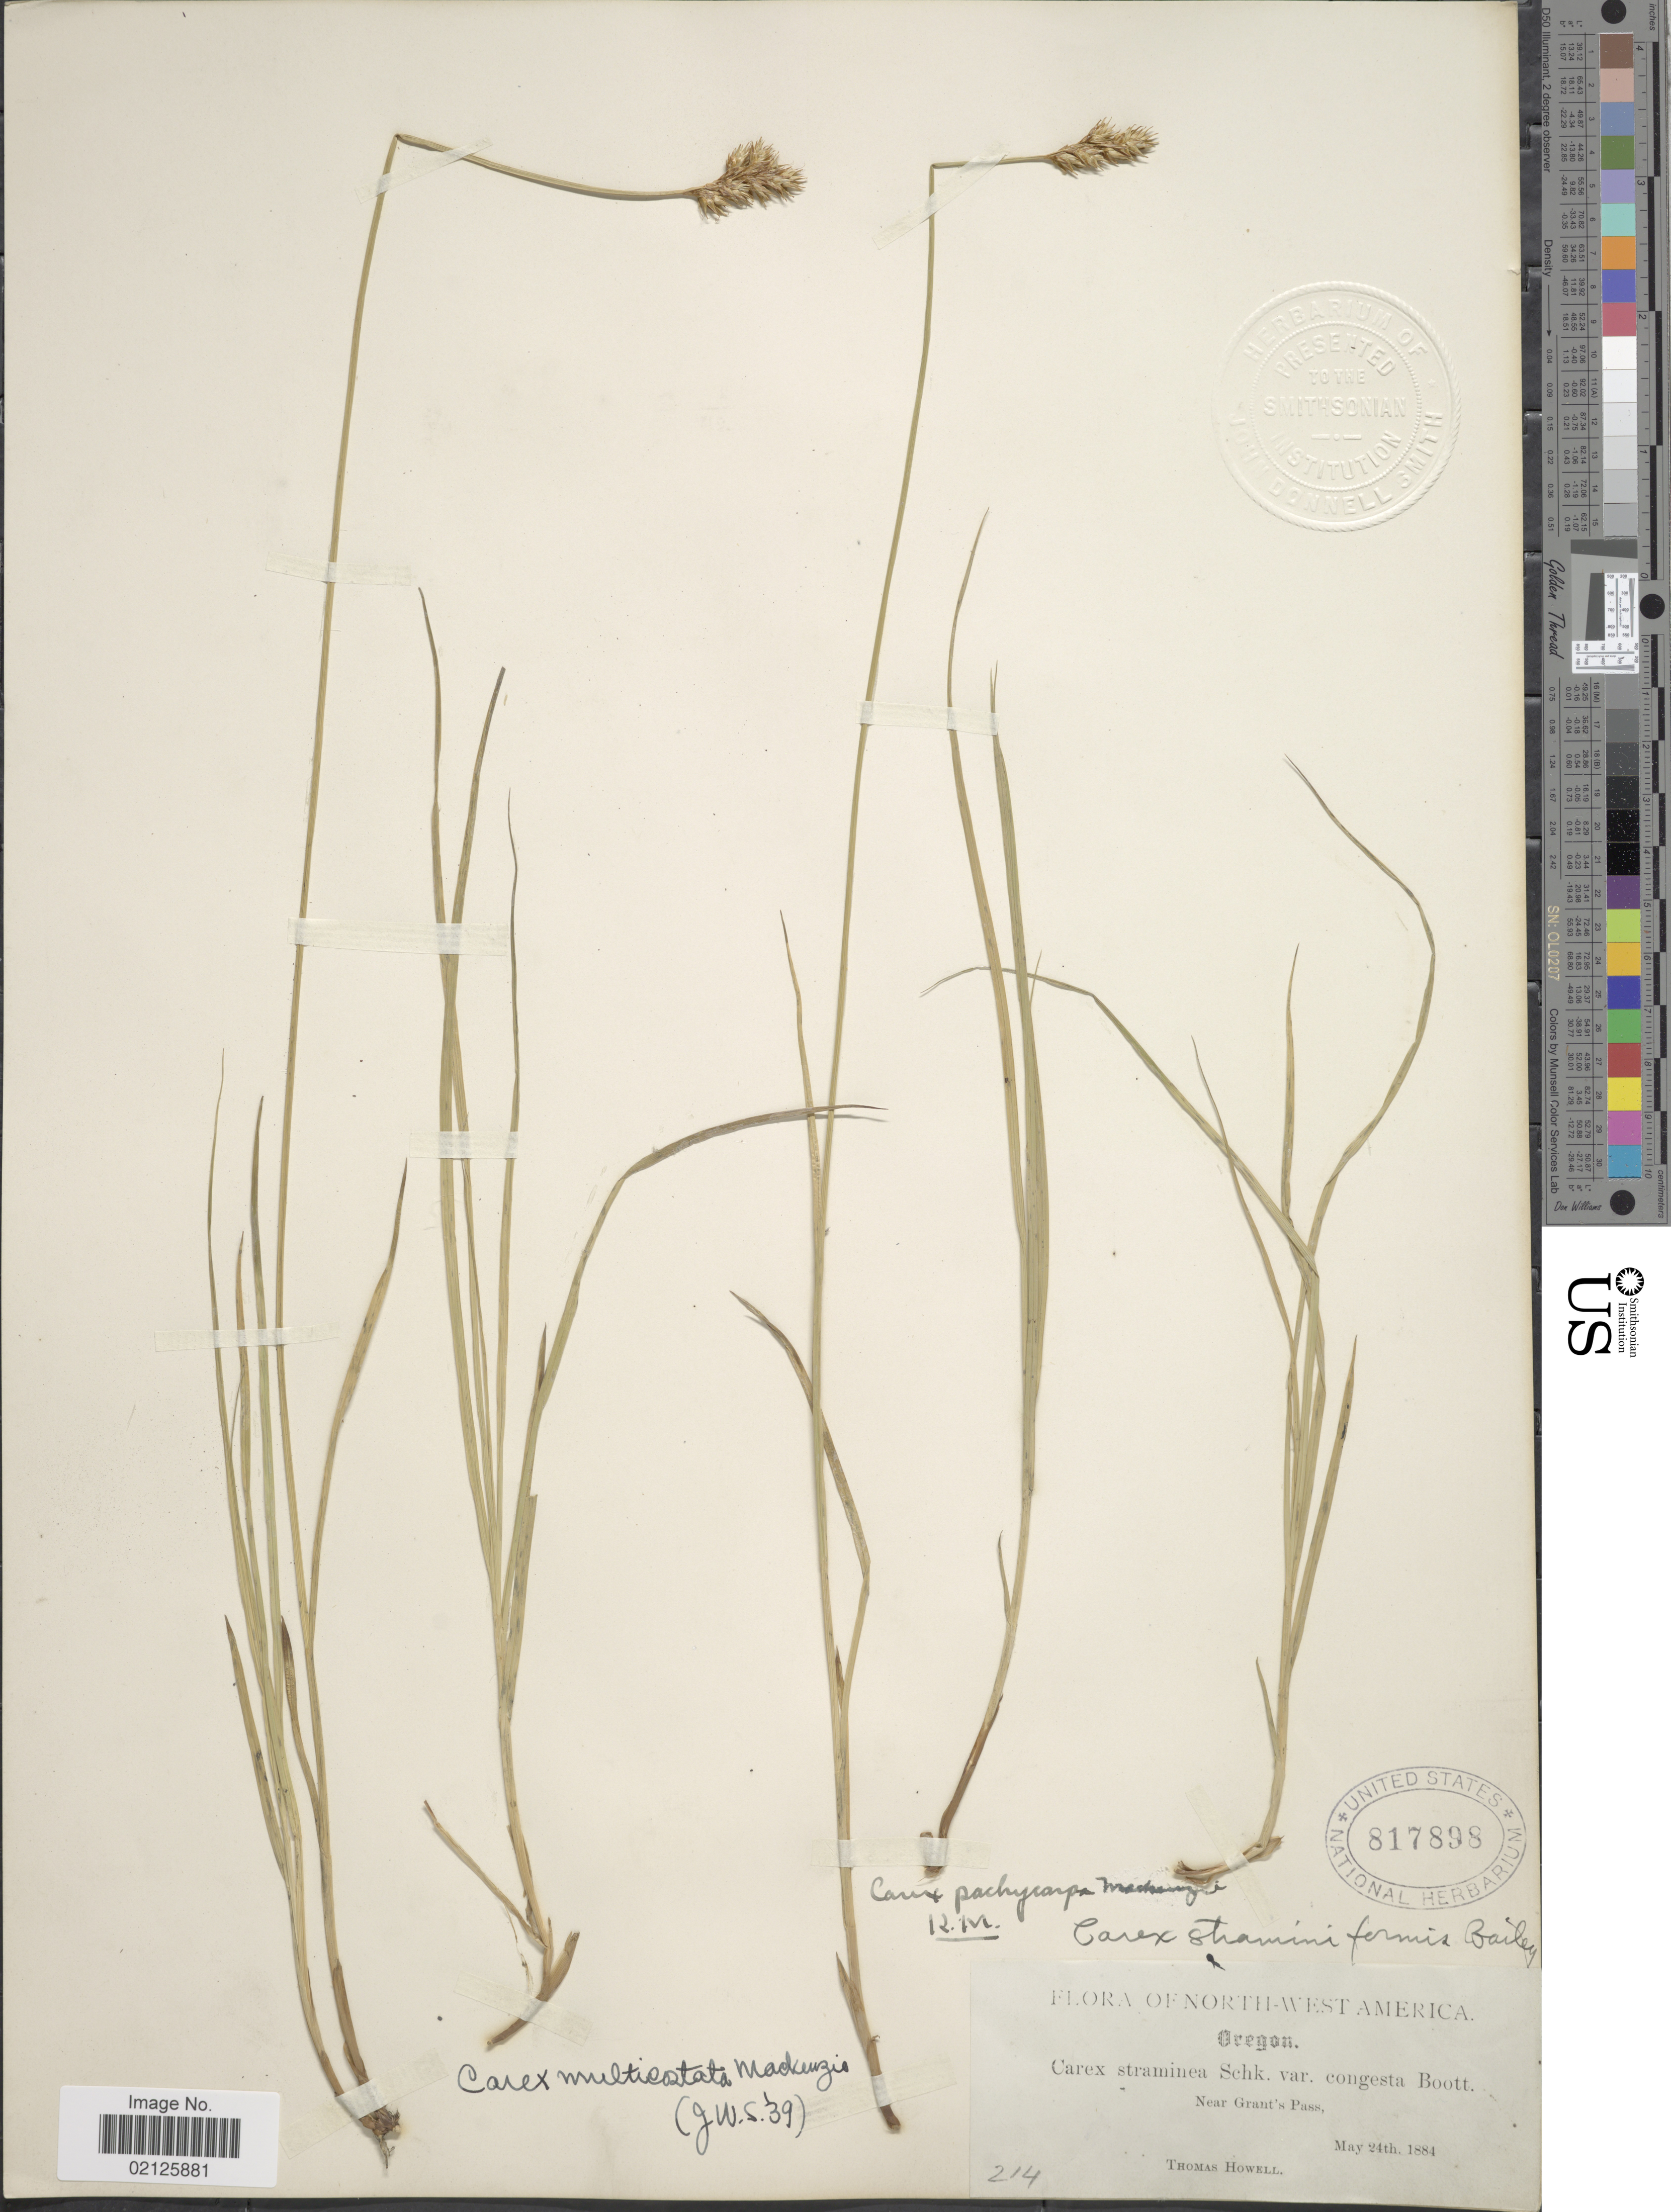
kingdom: Plantae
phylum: Tracheophyta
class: Liliopsida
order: Poales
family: Cyperaceae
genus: Carex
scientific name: Carex multicostata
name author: Mack.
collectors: T. Howell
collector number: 214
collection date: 1884-05-24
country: United States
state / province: Oregon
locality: North-West America, Near Grant's Pass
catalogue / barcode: US 817898